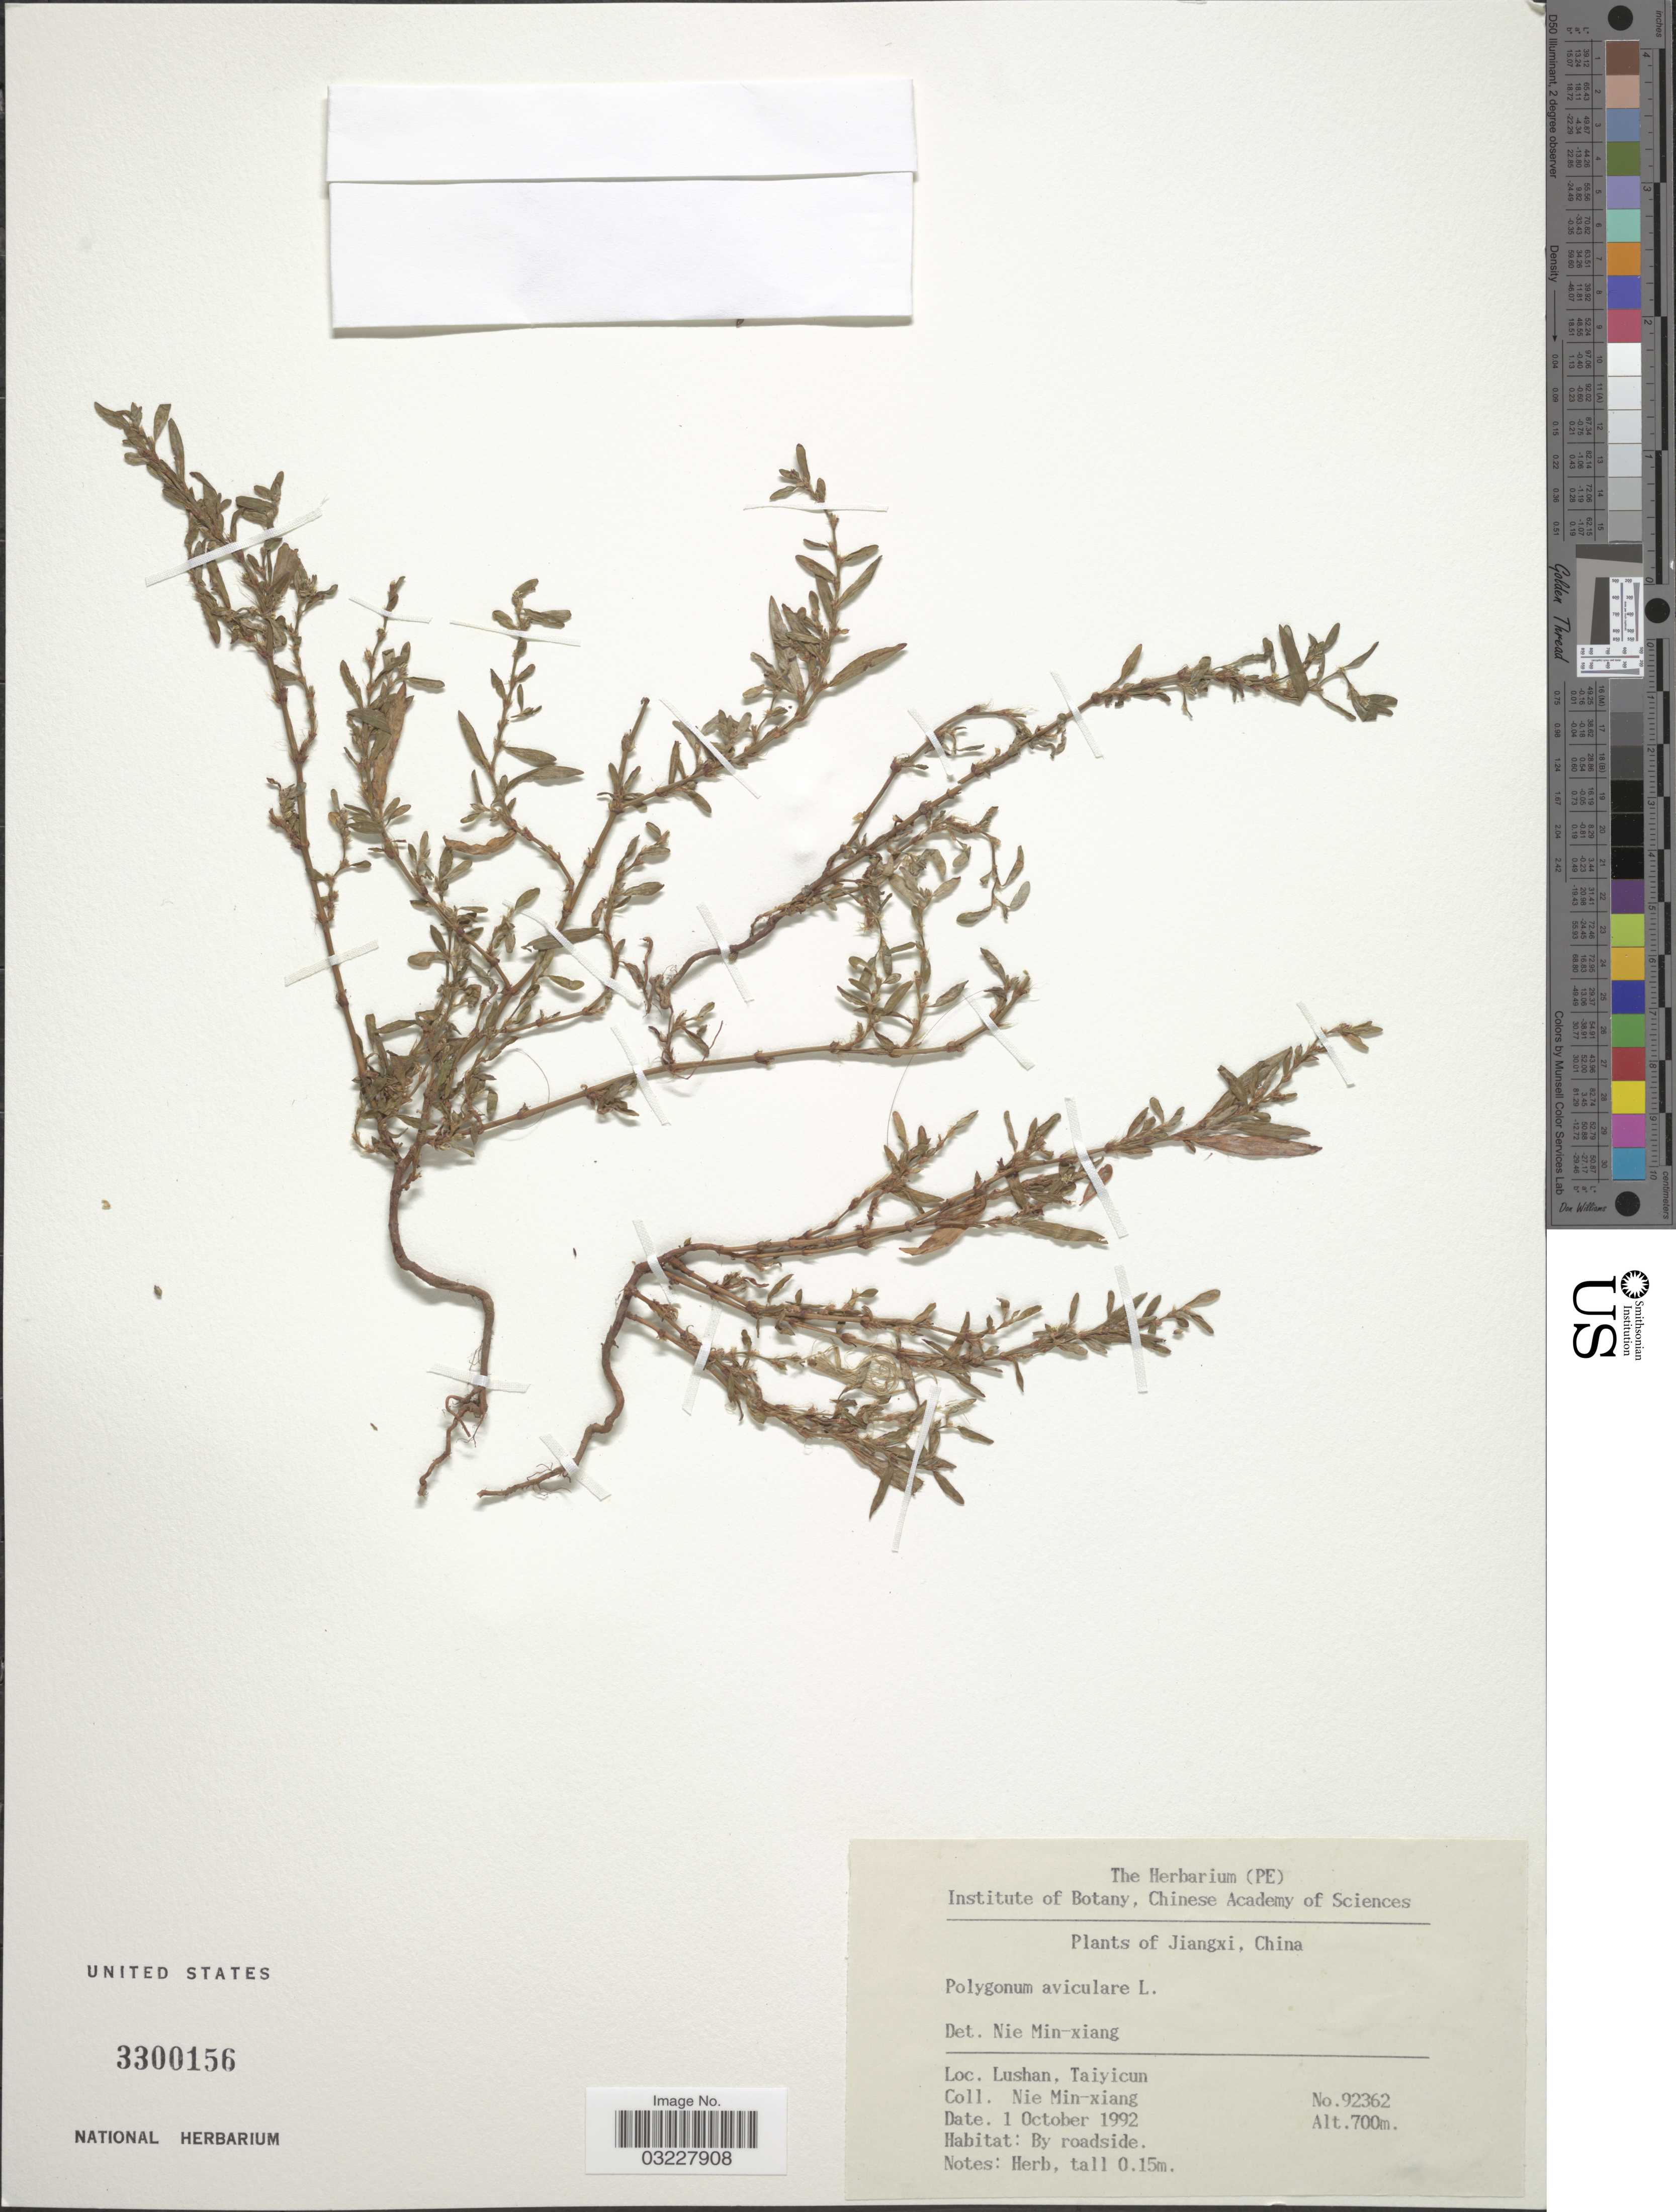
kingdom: Plantae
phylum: Tracheophyta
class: Magnoliopsida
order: Caryophyllales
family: Polygonaceae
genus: Polygonum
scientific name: Polygonum aviculare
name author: L.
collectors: M. Nie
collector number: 92362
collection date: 1992-10-01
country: China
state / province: Jiangxi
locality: Lushan, Taiyicun.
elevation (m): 700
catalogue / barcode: US 3300156